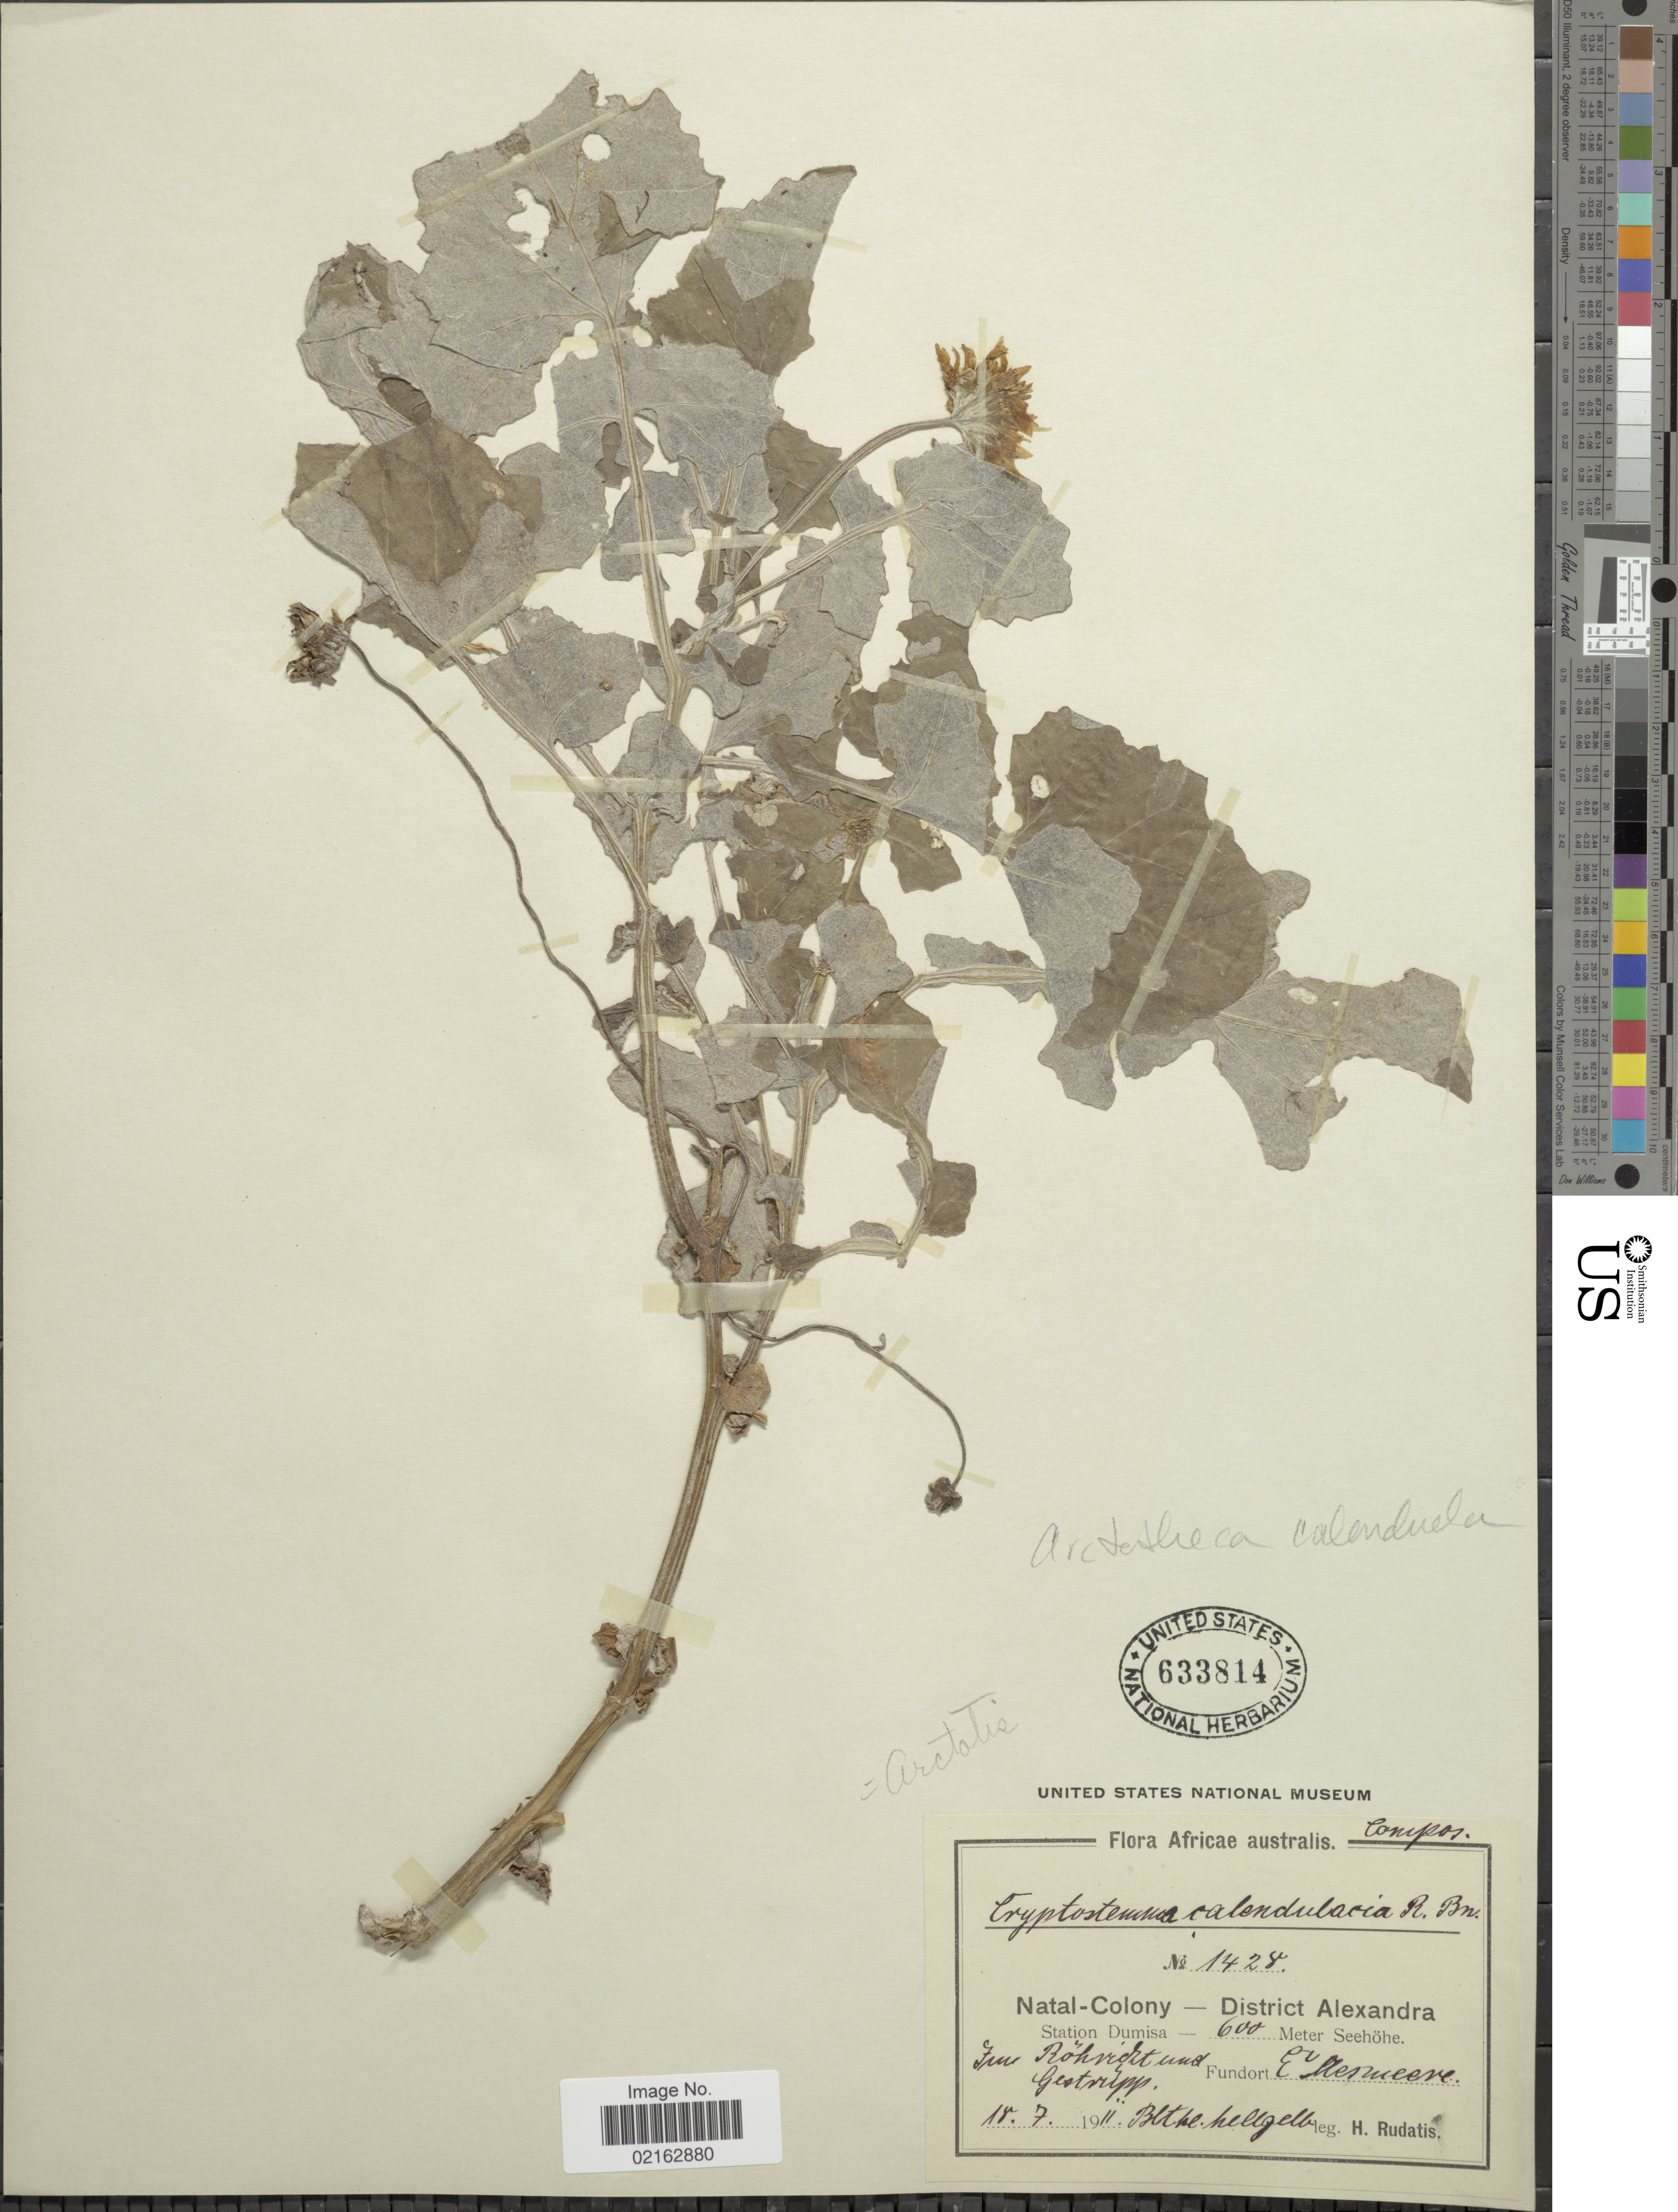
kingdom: Plantae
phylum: Tracheophyta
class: Magnoliopsida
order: Asterales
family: Asteraceae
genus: Arctotheca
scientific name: Arctotheca calendula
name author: (L.) Levyns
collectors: H. Rudatis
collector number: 1428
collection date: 1911-07-18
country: South Africa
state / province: KwaZulu-Natal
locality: Natal-Colony - District Alexandra. Station Dumisa. Fundort Ellesmeere. Im röhricht und gestrupp.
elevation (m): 600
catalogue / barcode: US 633814